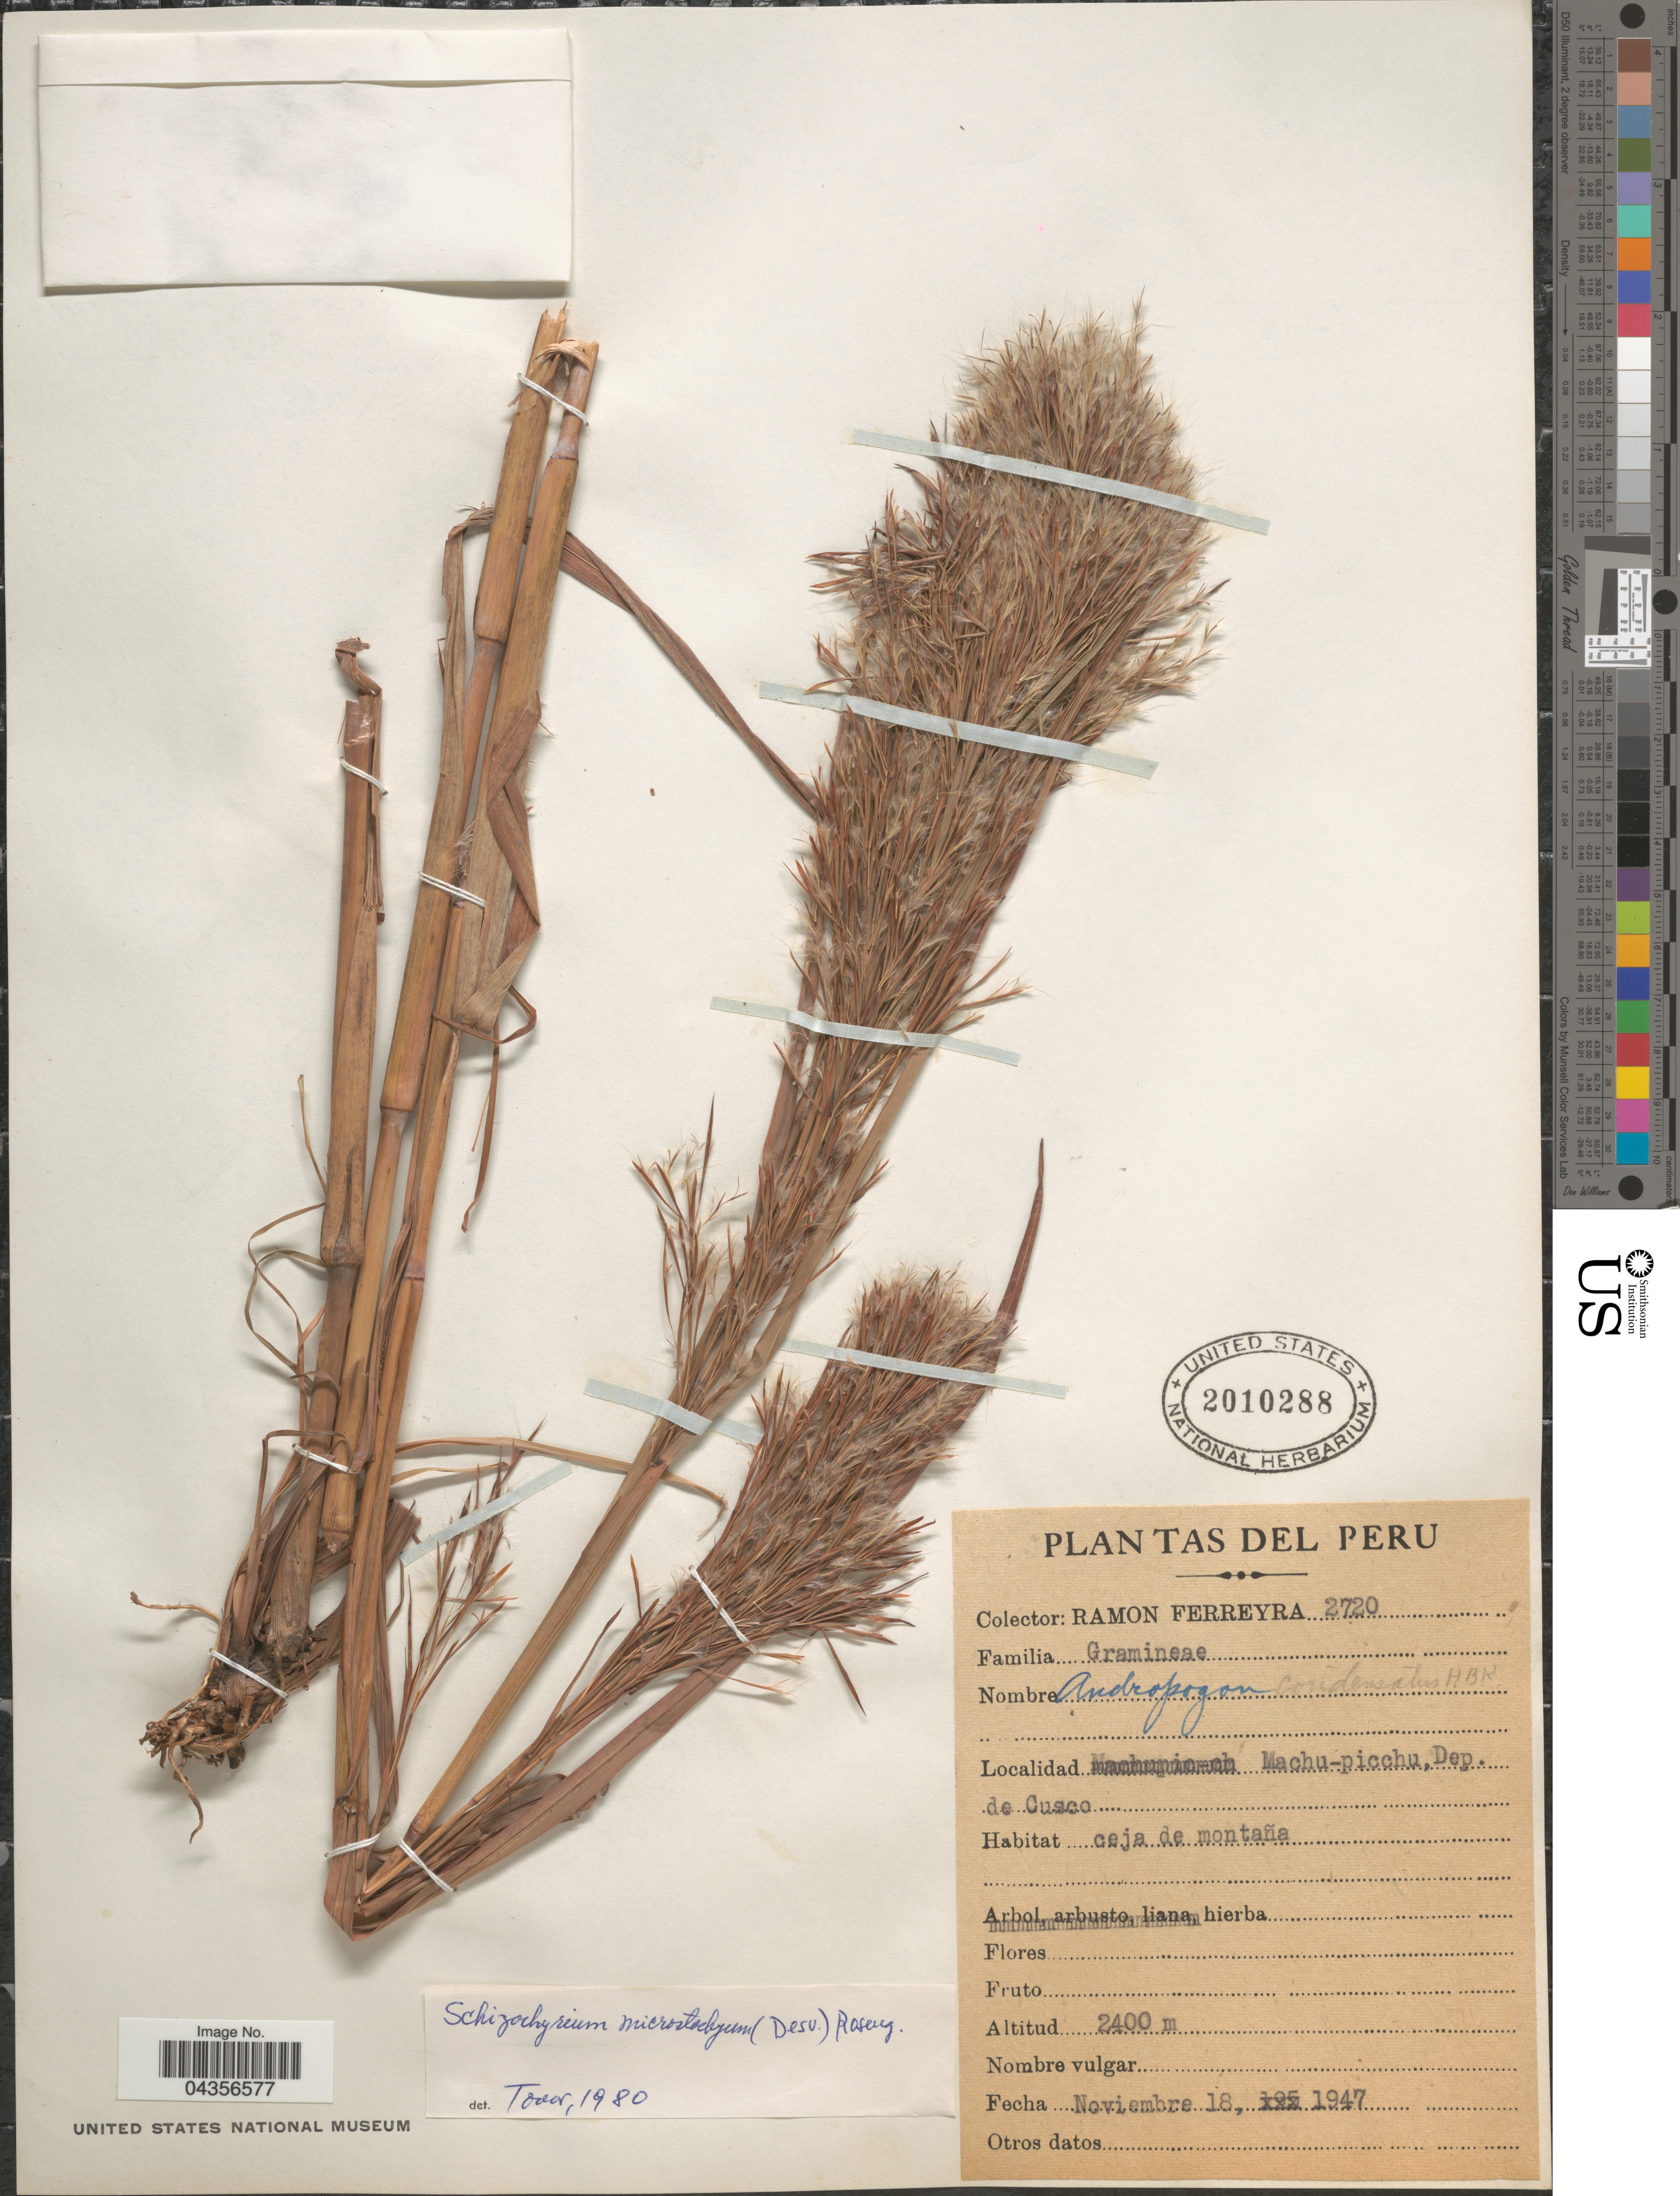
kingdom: Plantae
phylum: Tracheophyta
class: Liliopsida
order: Poales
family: Poaceae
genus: Schizachyrium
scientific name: Schizachyrium microstachyum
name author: (Desv. ex Ham.) Roseng. et al.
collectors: R. A. Ferreyra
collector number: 2720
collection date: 1947-11-18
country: Peru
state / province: Cusco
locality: Machu-picchu, Dep. de Cusco.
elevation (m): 2400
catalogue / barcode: US 2010288